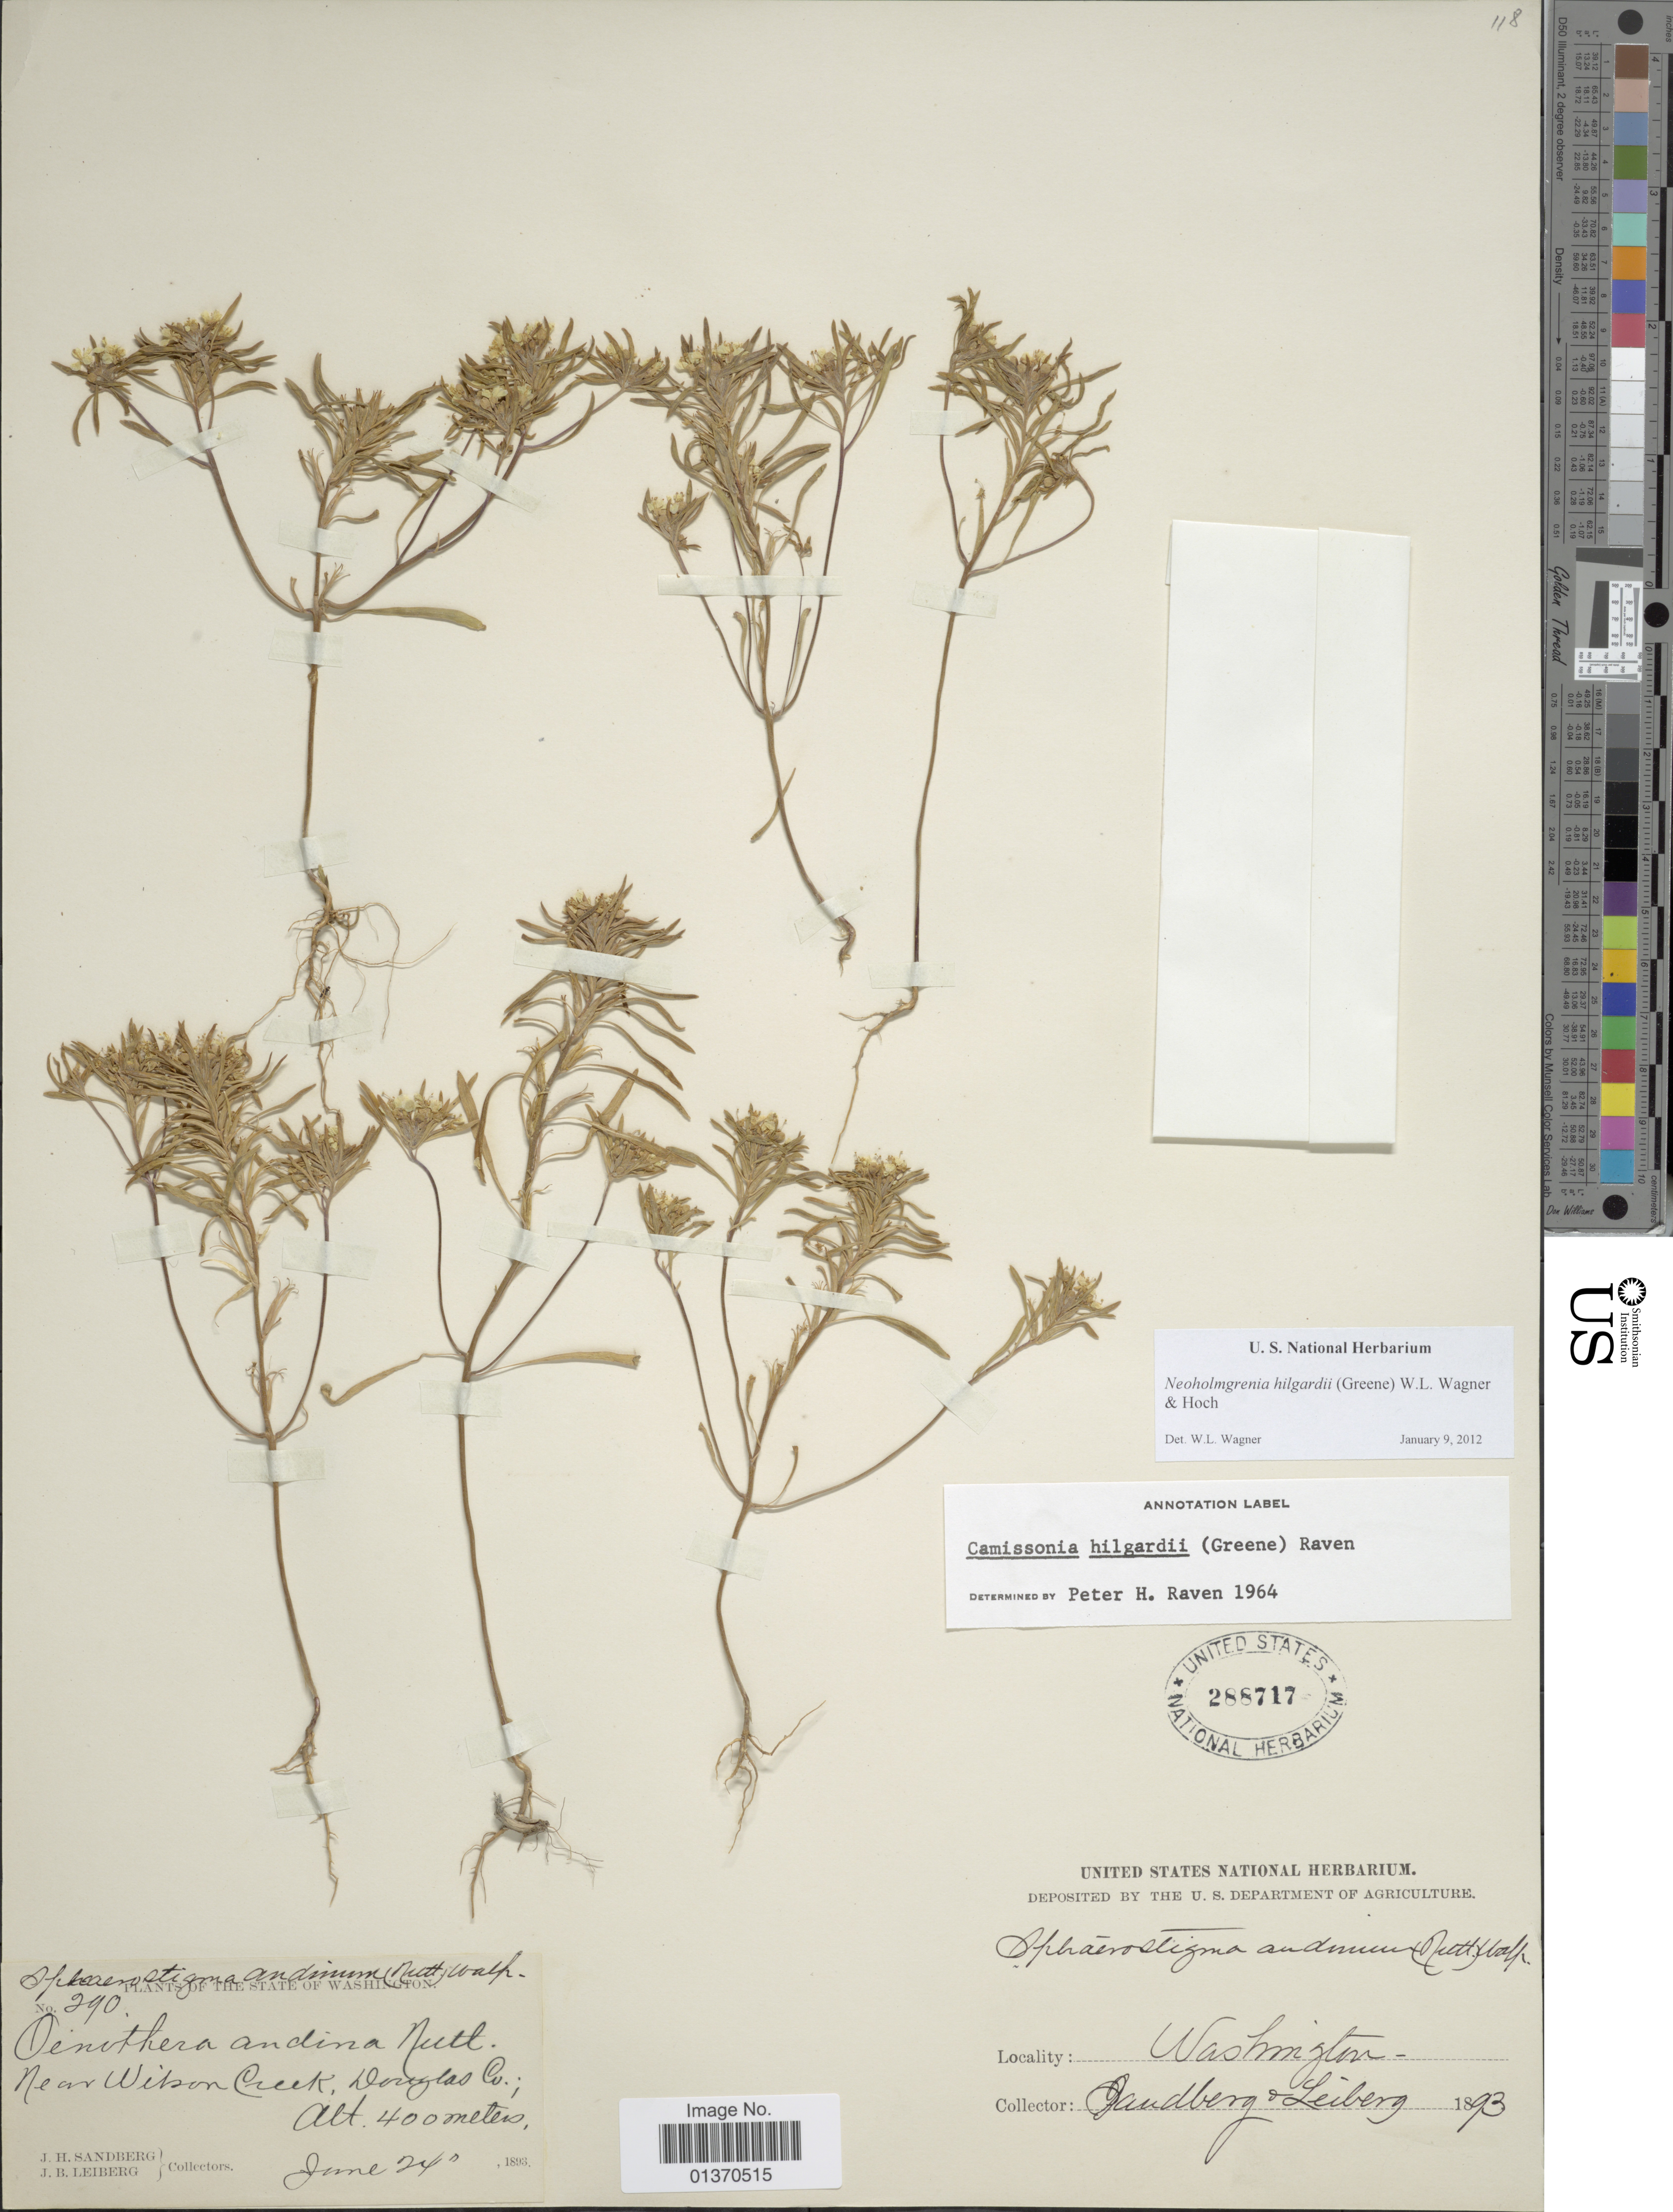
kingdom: Plantae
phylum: Tracheophyta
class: Magnoliopsida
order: Myrtales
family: Onagraceae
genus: Neoholmgrenia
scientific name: Neoholmgrenia hilgardii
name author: (Greene) W.L. Wagner & Hoch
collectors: J. H. Sandberg & J. B. Leiberg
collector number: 290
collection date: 1893-06-24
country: United States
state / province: Washington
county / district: Douglas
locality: Near Wilson Creek, Douglas Co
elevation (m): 400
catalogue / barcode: US 288717